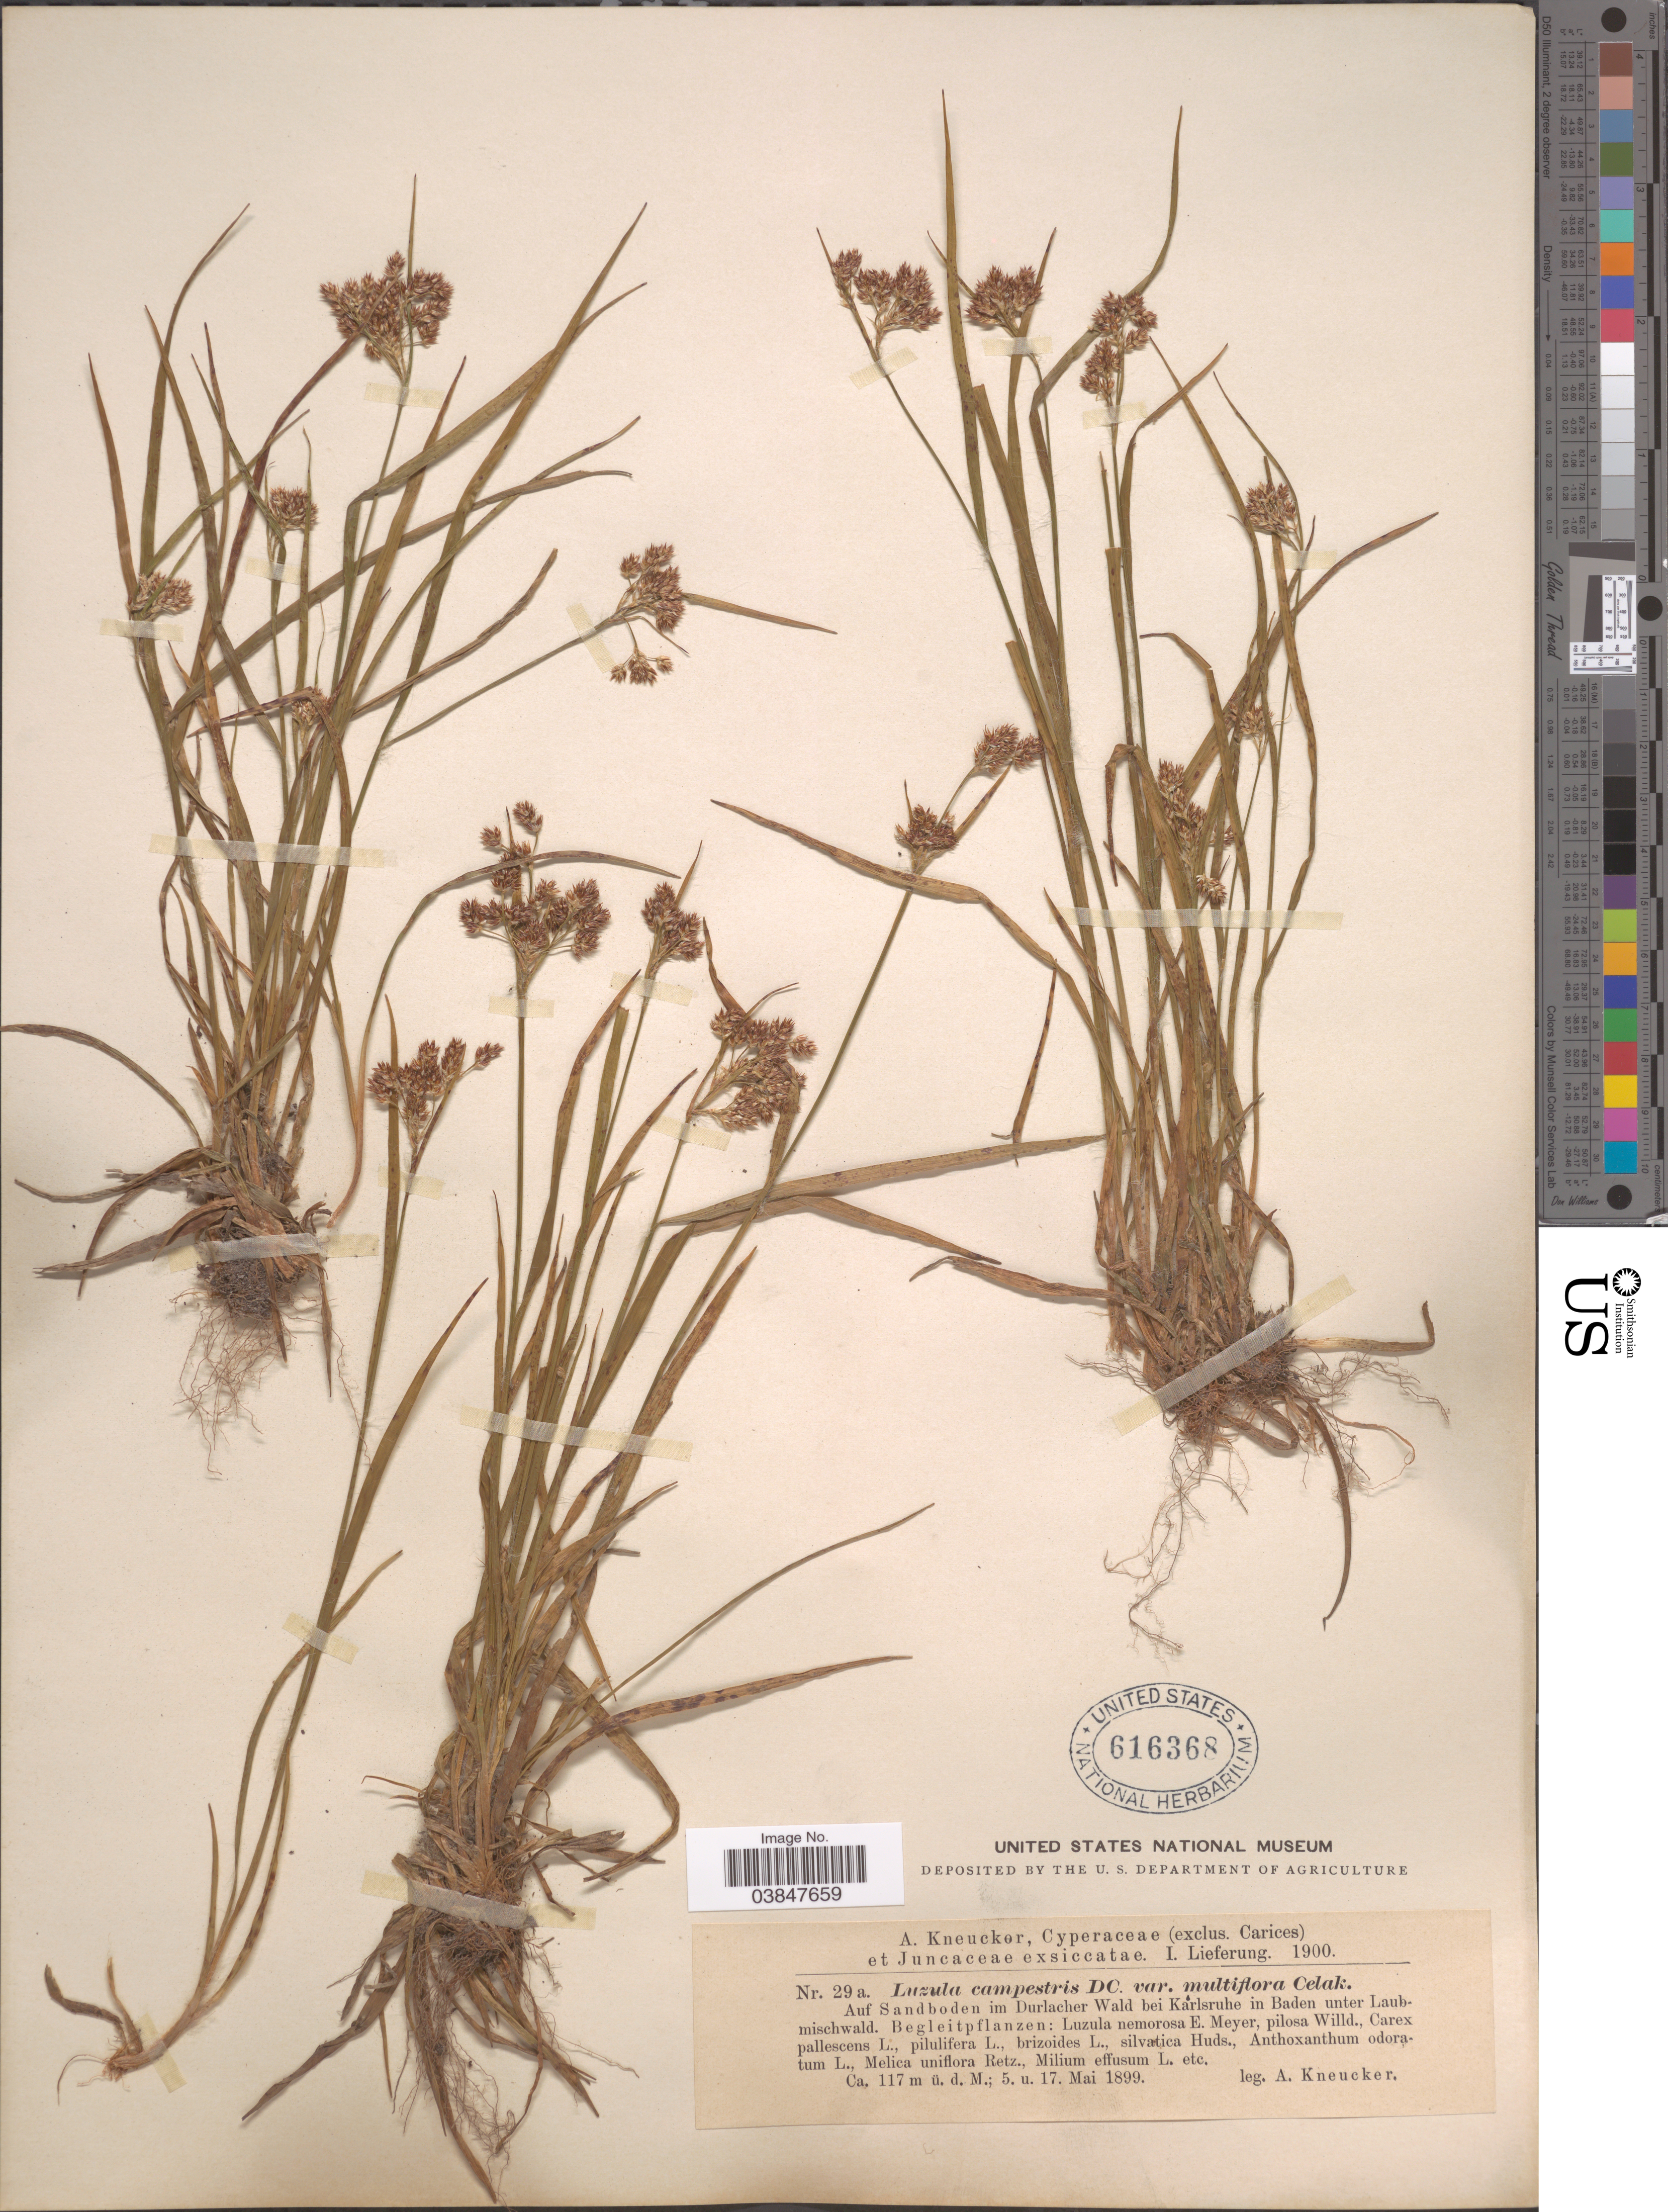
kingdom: Plantae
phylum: Tracheophyta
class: Liliopsida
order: Poales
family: Juncaceae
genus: Luzula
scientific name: Luzula campestris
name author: (L.) DC.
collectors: A. Kneucker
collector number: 29a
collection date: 1899-05-05/1899-05-17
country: Germany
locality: Auf Sandboden im Surlacher Wald bei Karlruhe in Baden unter Laubmischwald. Begleitflanzen.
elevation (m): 117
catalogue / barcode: US 616368